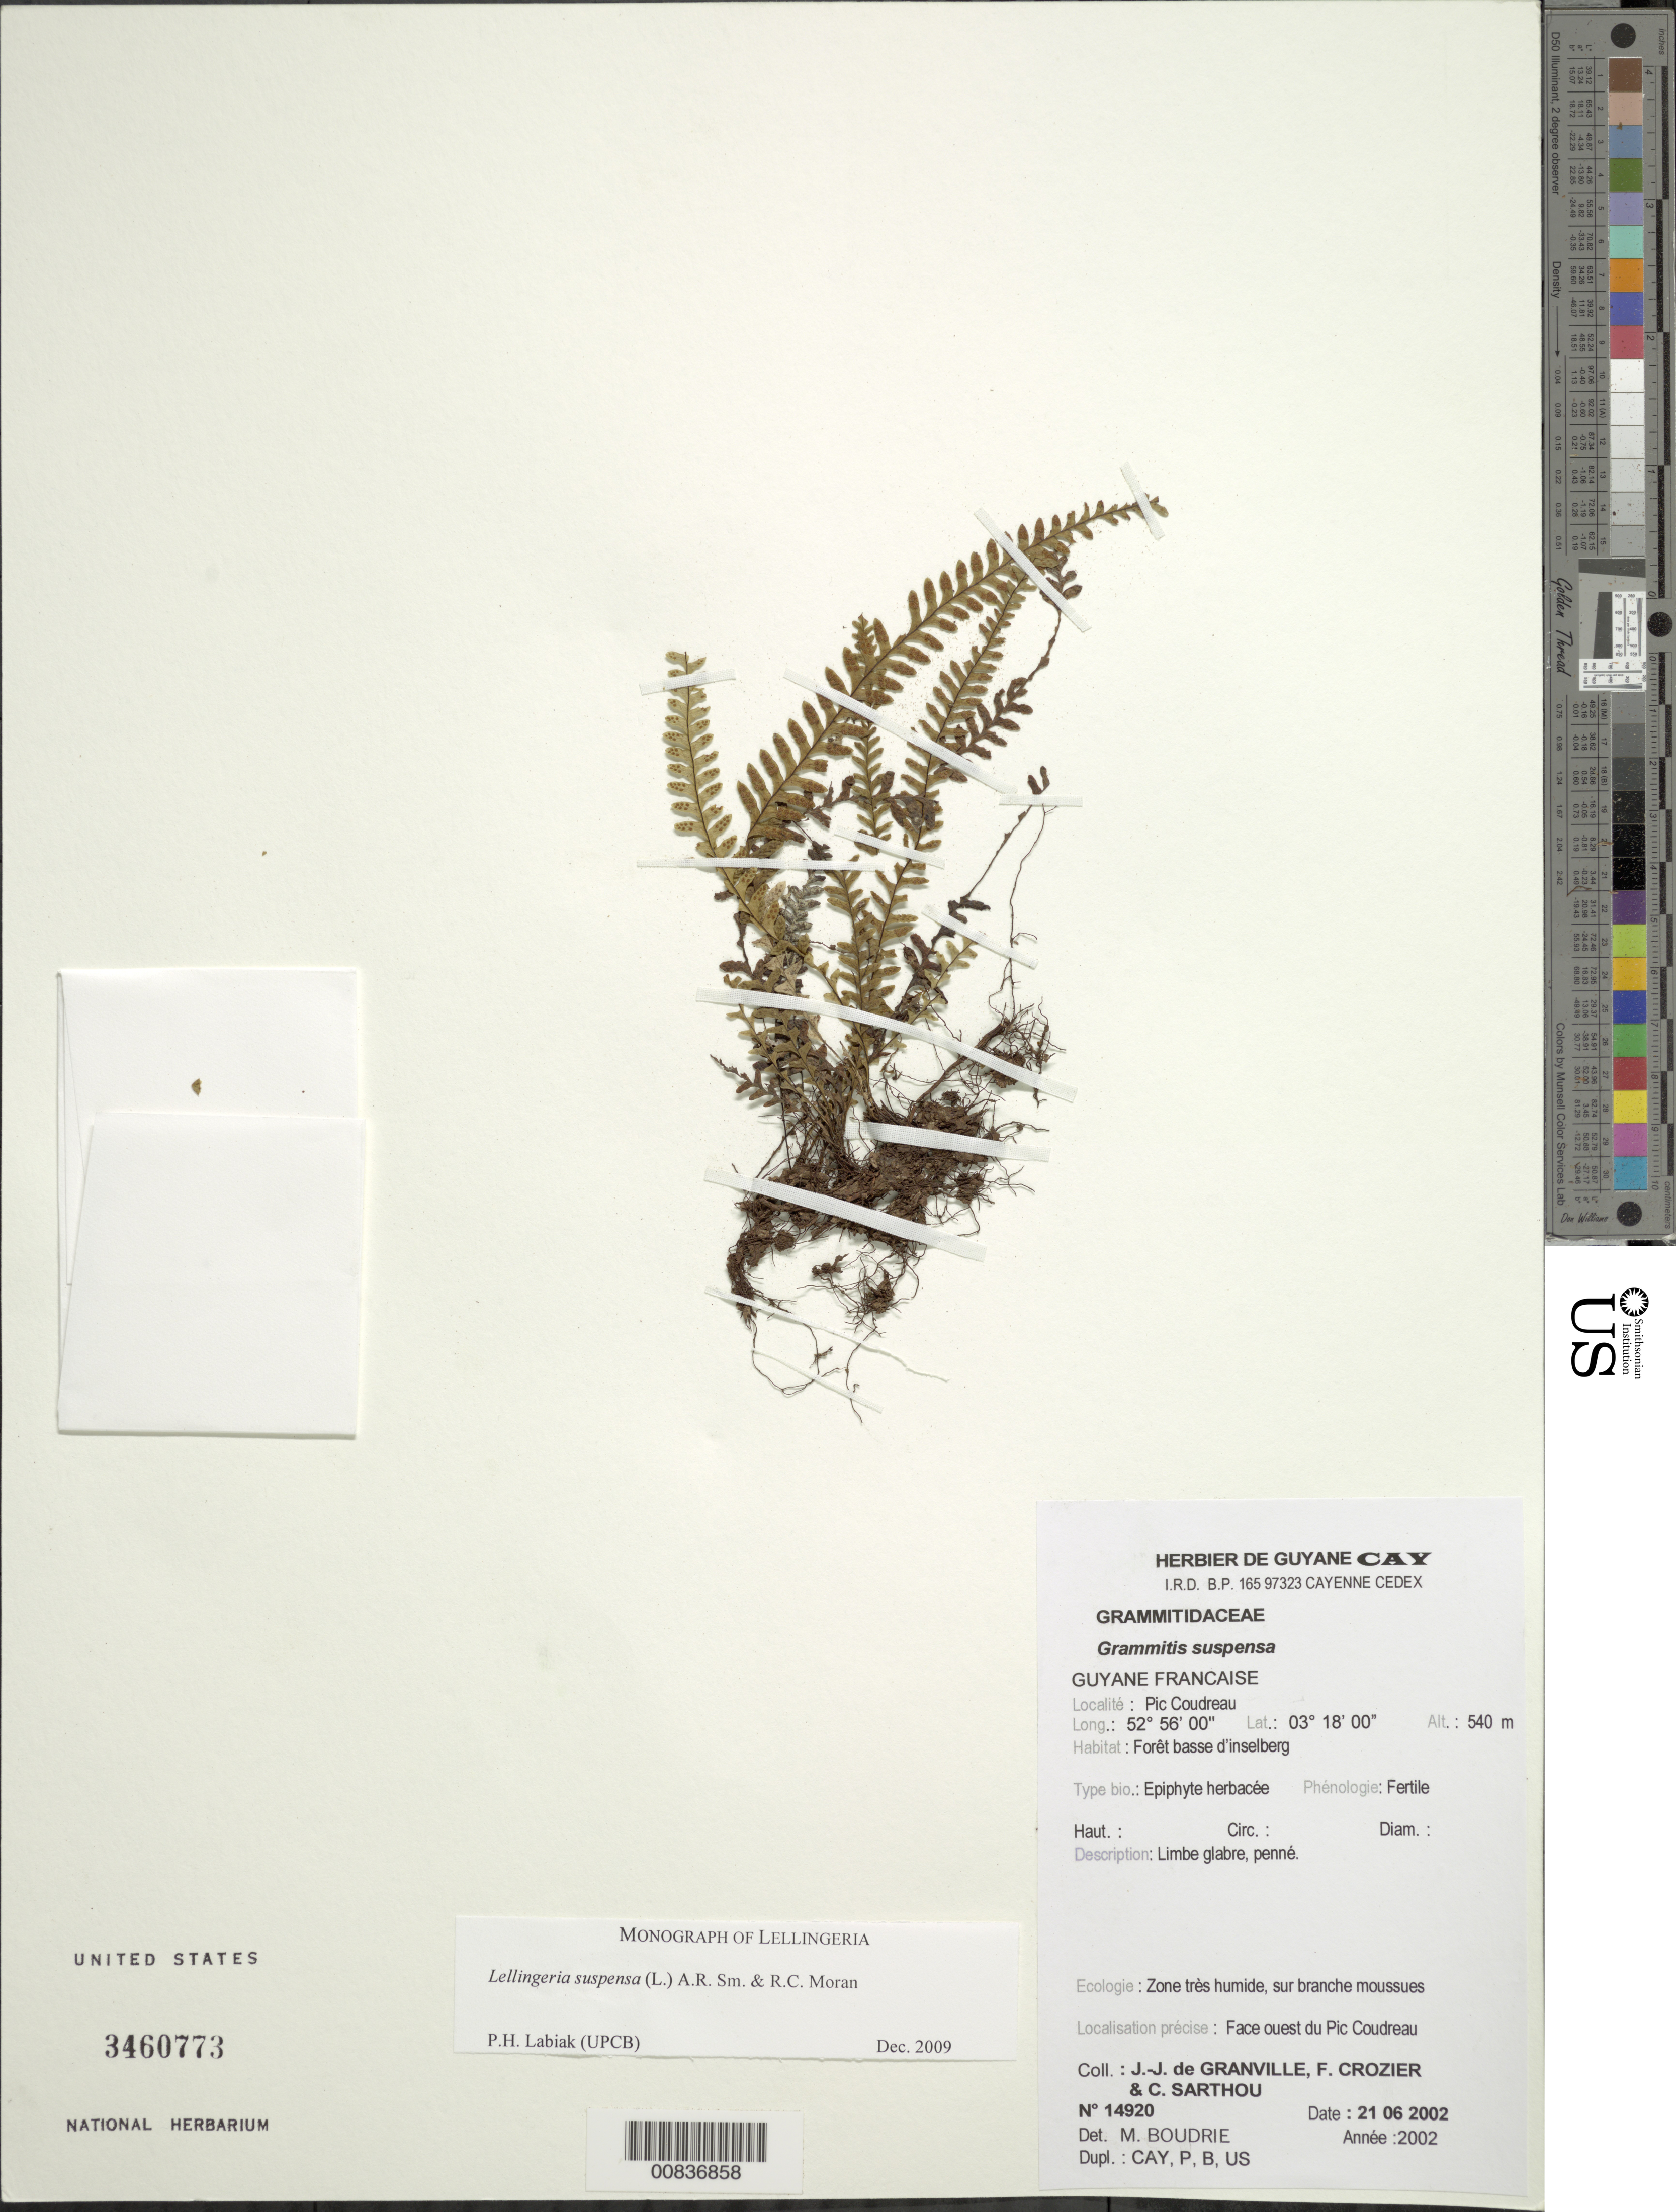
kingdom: Plantae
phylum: Tracheophyta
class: Polypodiopsida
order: Polypodiales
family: Polypodiaceae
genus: Lellingeria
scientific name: Lellingeria suspensa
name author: (L.) A.R. Sm. & R.C. Moran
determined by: Labiak, P. H.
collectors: J.-J. de Granville, F. Crozier & C. Sarthou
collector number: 14920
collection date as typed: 21-Jun-02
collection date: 2002-06-21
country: French Guiana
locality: Monts Bakra, Pic Coudreau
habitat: Forêt basse sur inselberg. Zone très humide, sur branches moussues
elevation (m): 540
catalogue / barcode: US 3460773